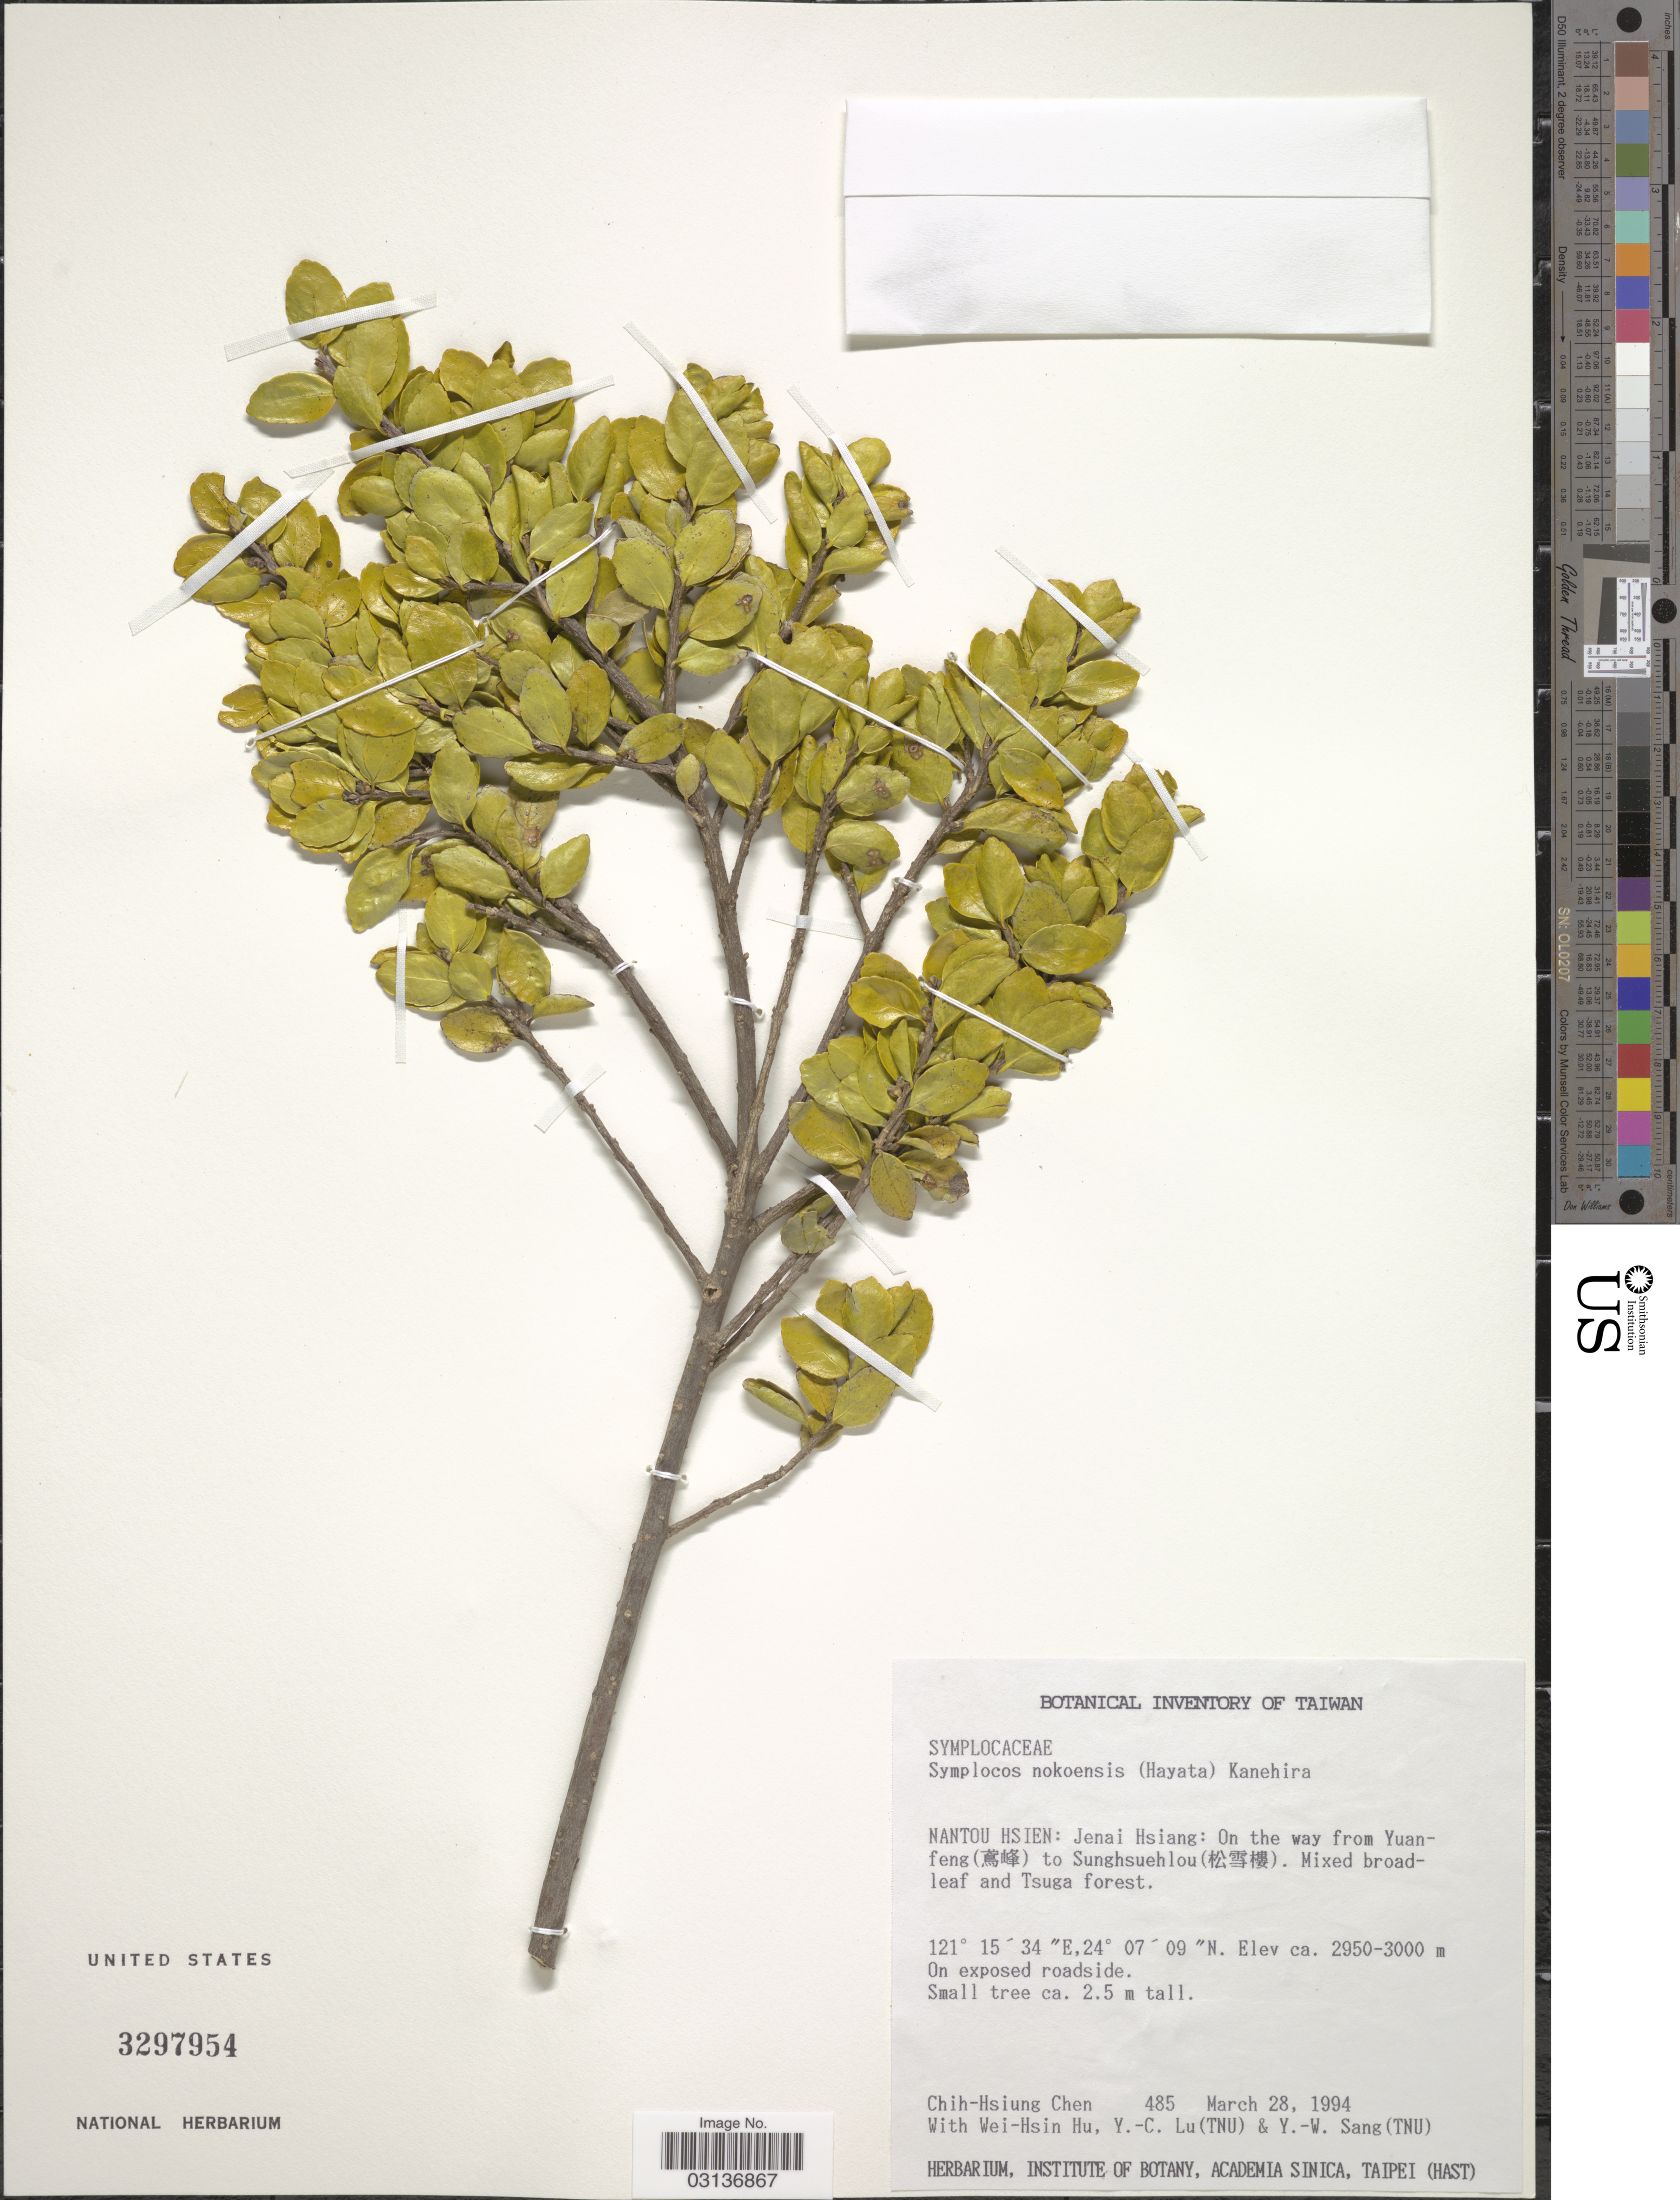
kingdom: Plantae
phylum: Tracheophyta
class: Magnoliopsida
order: Ericales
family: Symplocaceae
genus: Symplocos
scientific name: Symplocos nokoensis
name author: (Hayata) Kaneh.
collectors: C.-H. Chen, W. H. Hu, Y. C. Lu & Y. Sang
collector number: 485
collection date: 1994-03-28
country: Taiwan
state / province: Nantou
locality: Nantou Hsien: Jenai Hsiang: On the way from Yuan-feng to Sunghsuehlou. Mixed broadleaf and Tsuga forest.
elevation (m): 2950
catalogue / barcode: US 3297954